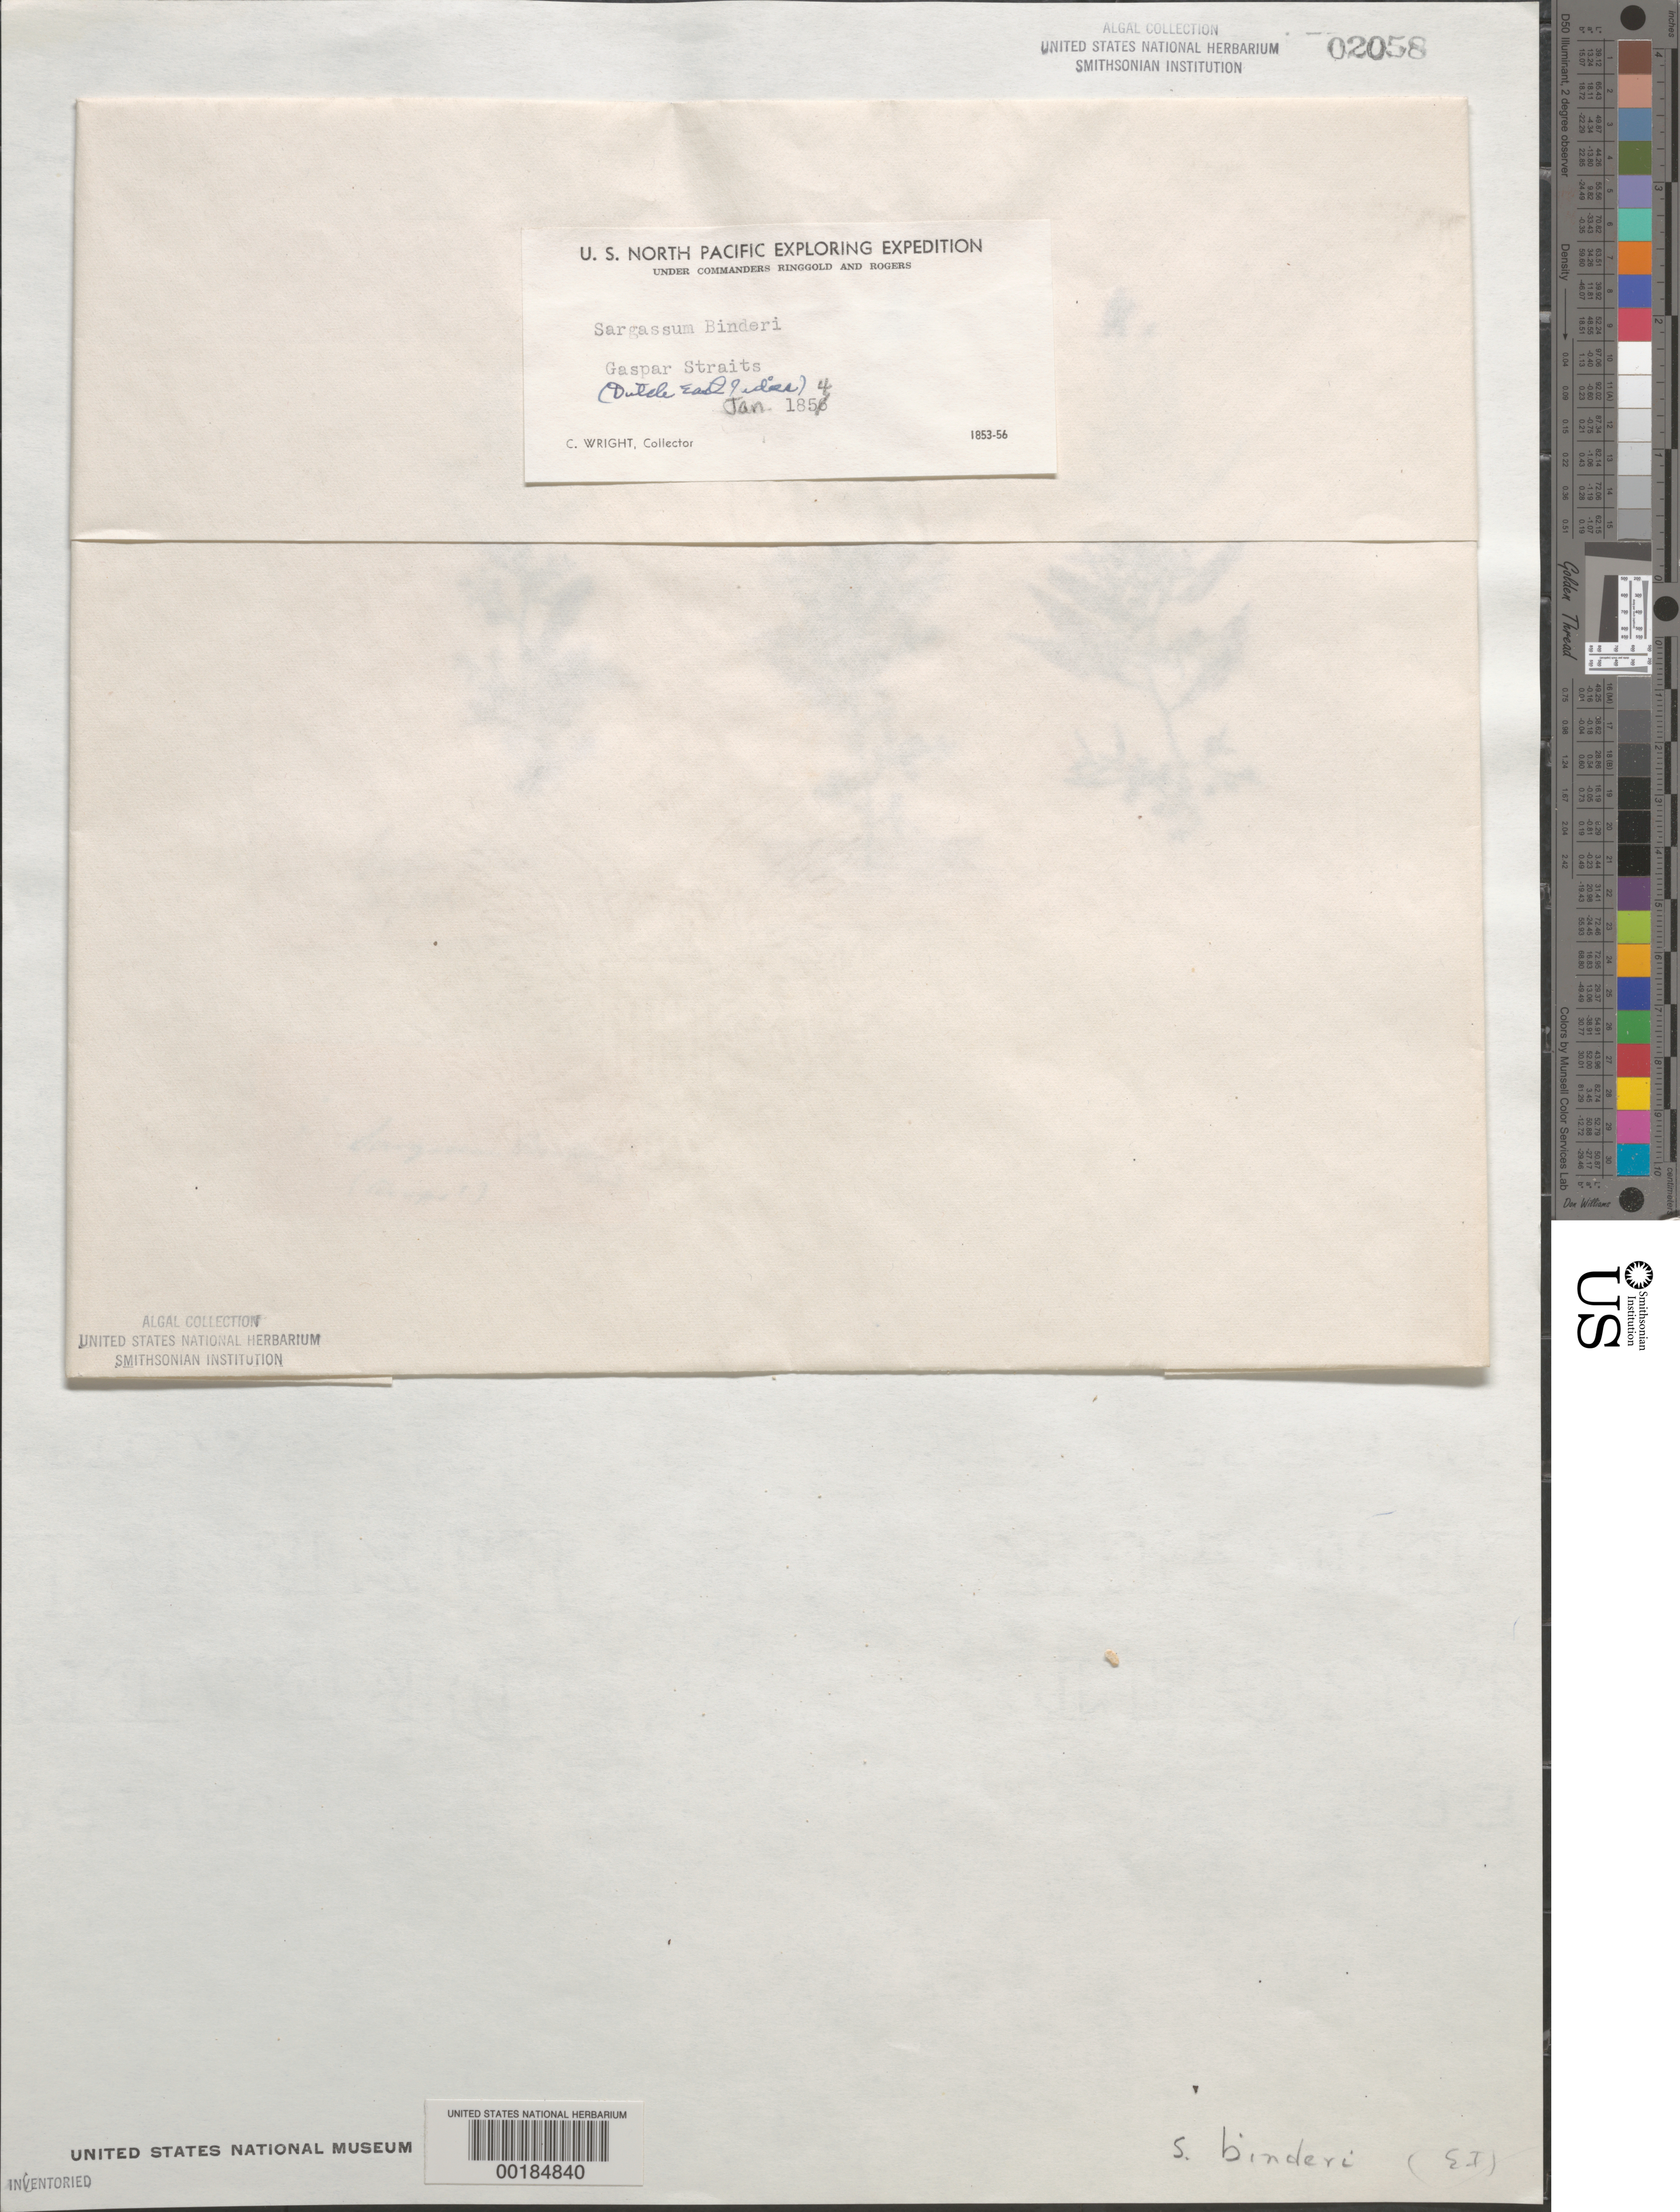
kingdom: Chromista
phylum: Ochrophyta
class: Phaeophyceae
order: Fucales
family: Sargassaceae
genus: Sargassum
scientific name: Sargassum aquifolium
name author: (Turner) C. Agardh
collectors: C. Wright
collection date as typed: Jan 1854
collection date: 1854-01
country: Indonesia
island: Sumatra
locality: Kelasa Strait (Gaspar Straits)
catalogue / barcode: US 2058